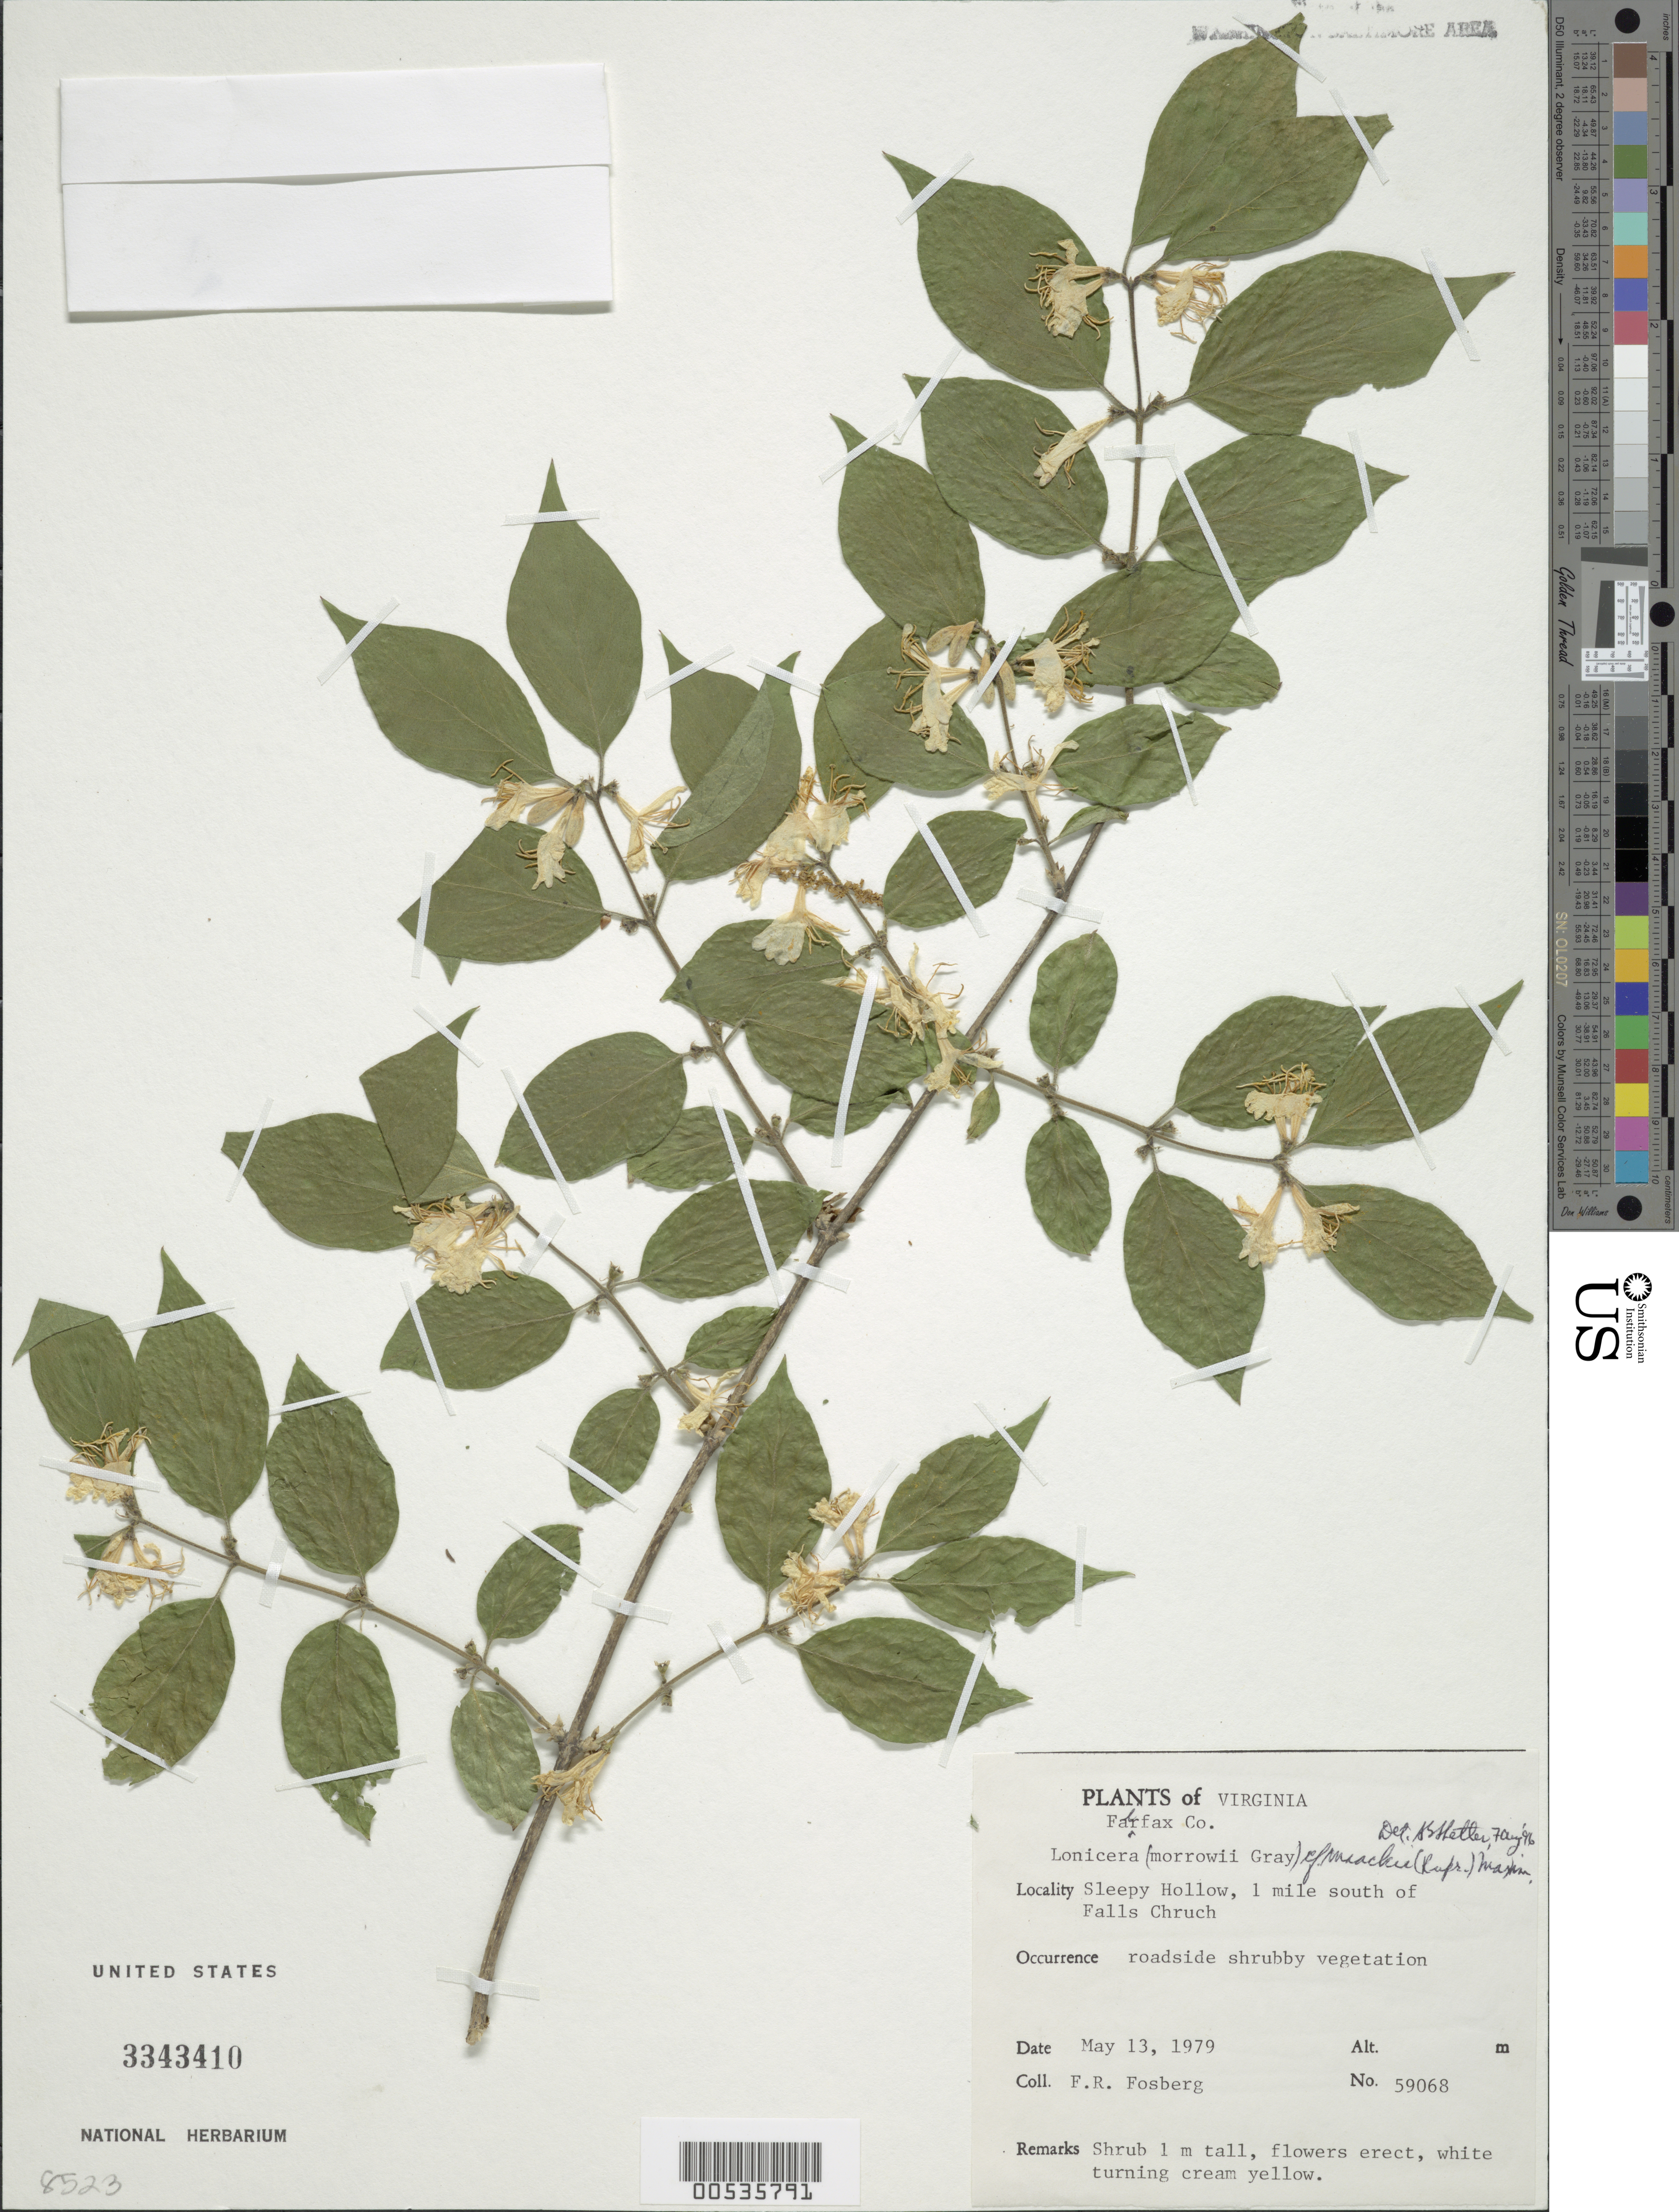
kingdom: Plantae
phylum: Tracheophyta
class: Magnoliopsida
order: Dipsacales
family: Caprifoliaceae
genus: Lonicera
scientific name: Lonicera maackii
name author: (Rupr.) Maxim.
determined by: Shetler, Stanwyn G., (US), NMNH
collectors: F. R. Fosberg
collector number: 59068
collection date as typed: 13 May 1979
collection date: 1979-05-13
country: United States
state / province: Virginia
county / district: Fairfax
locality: Sleepy Hollow, S of Falls Church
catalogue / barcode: US 3343410